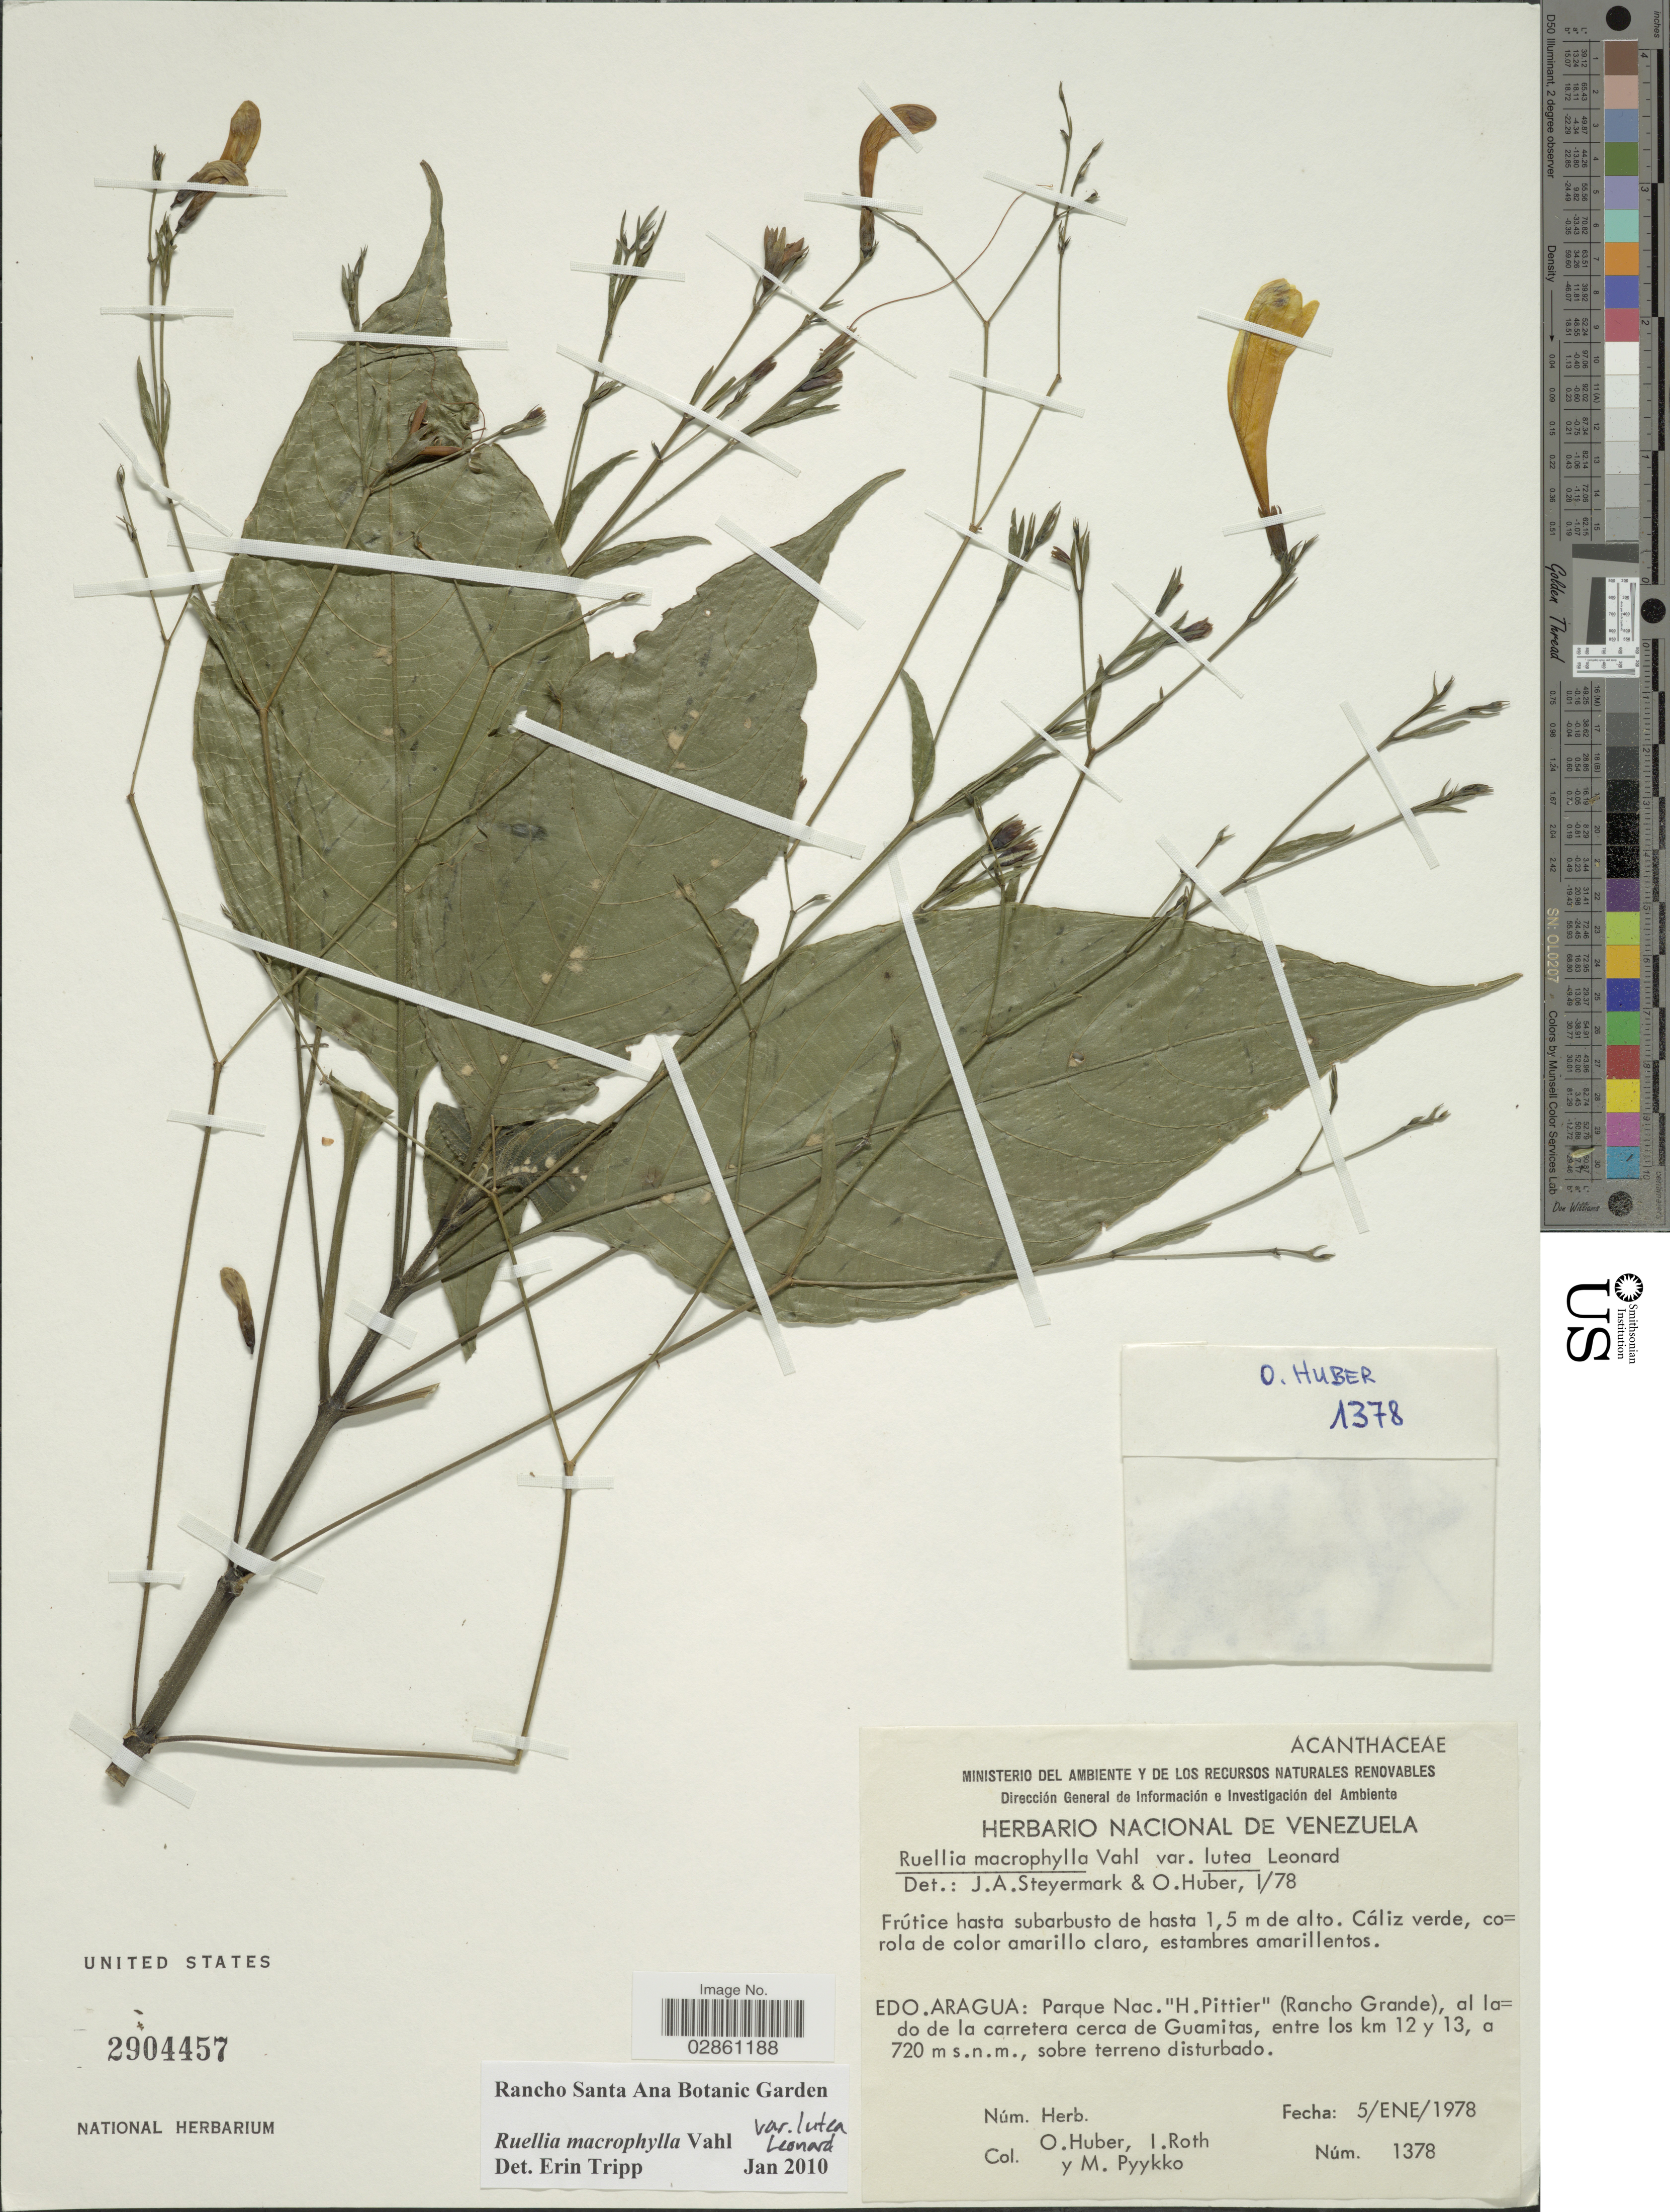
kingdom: Plantae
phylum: Tracheophyta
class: Magnoliopsida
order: Lamiales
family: Acanthaceae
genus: Ruellia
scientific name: Ruellia macrophylla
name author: Vahl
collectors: O. Huber, I. Roth & M. Pyykko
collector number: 1378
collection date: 1978-01-05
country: Venezuela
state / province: Aragua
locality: Parque Nac. "H.Pittier" (Rancho Grande), al lado de la carretera cerca de Guamitas, entre los km 12 y 13.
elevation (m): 720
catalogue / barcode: US 2904457